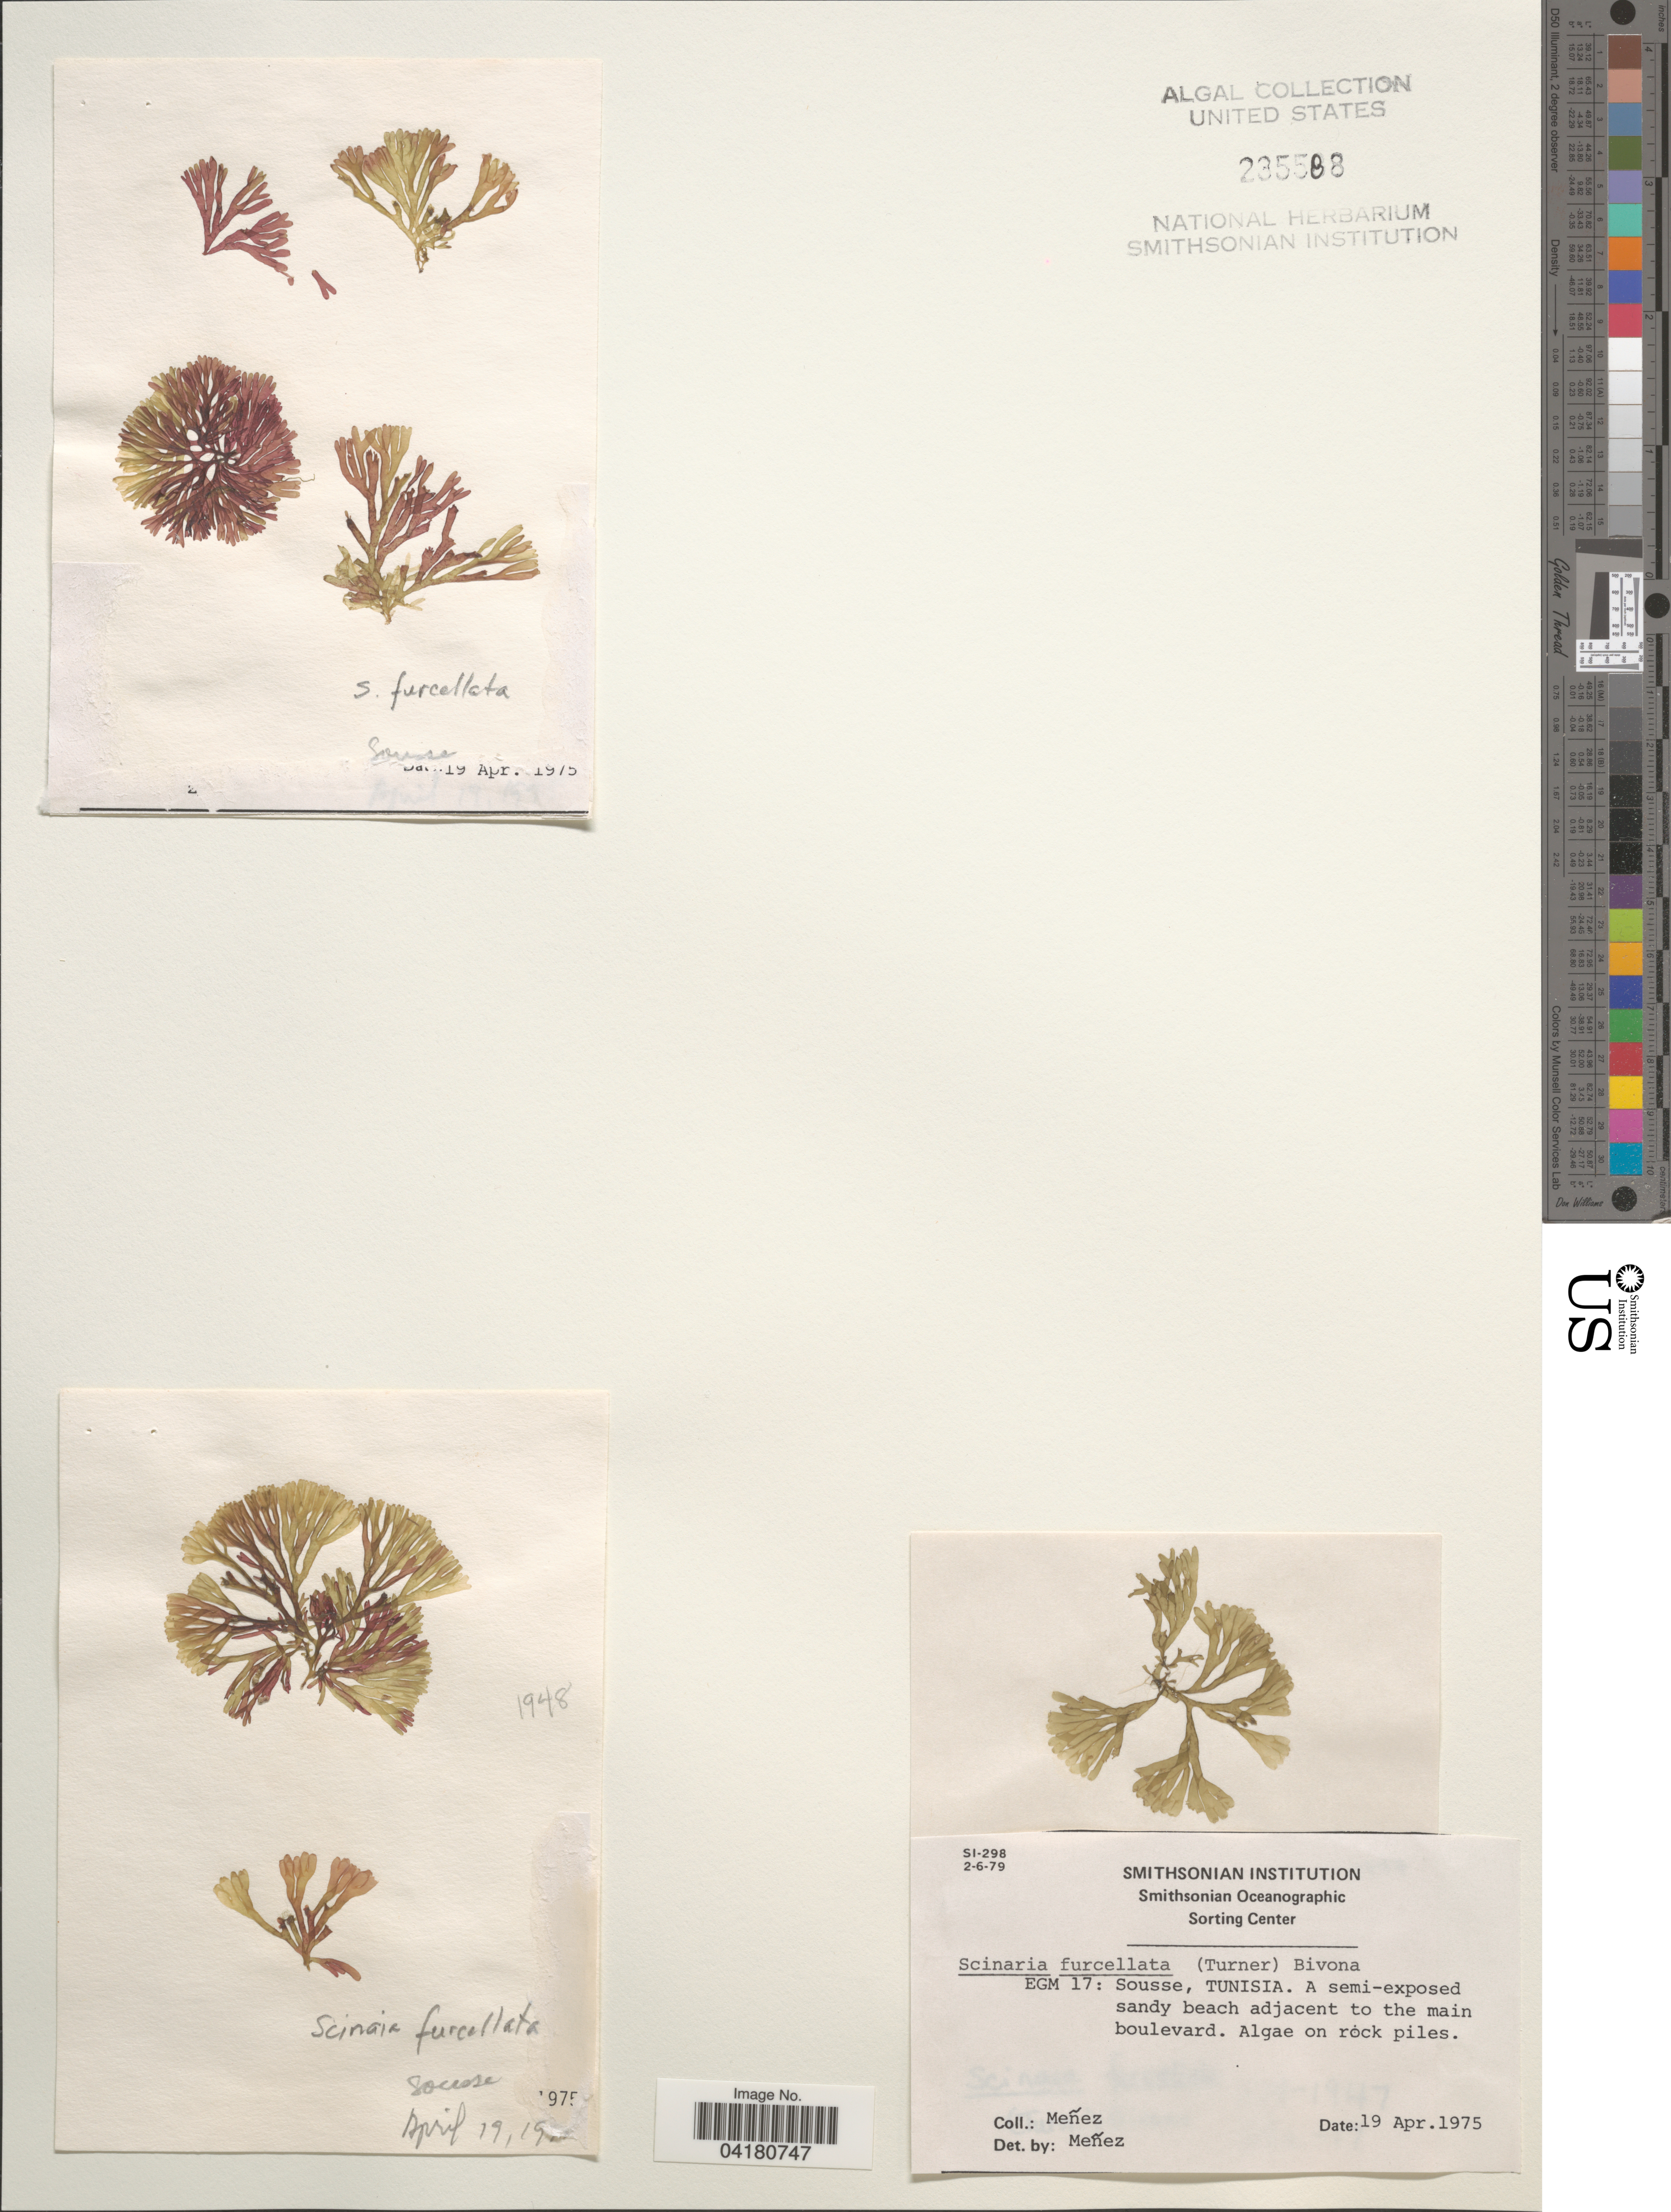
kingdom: Plantae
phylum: Rhodophyta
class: Florideophyceae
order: Nemaliales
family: Scinaiaceae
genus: Scinaia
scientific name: Scinaia furcellata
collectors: Menez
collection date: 1975-04-19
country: Tunisia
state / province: Sousse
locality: EGM 17: A semi-exposed sandy beach adjacent to the main boulevard.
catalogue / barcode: US 235588